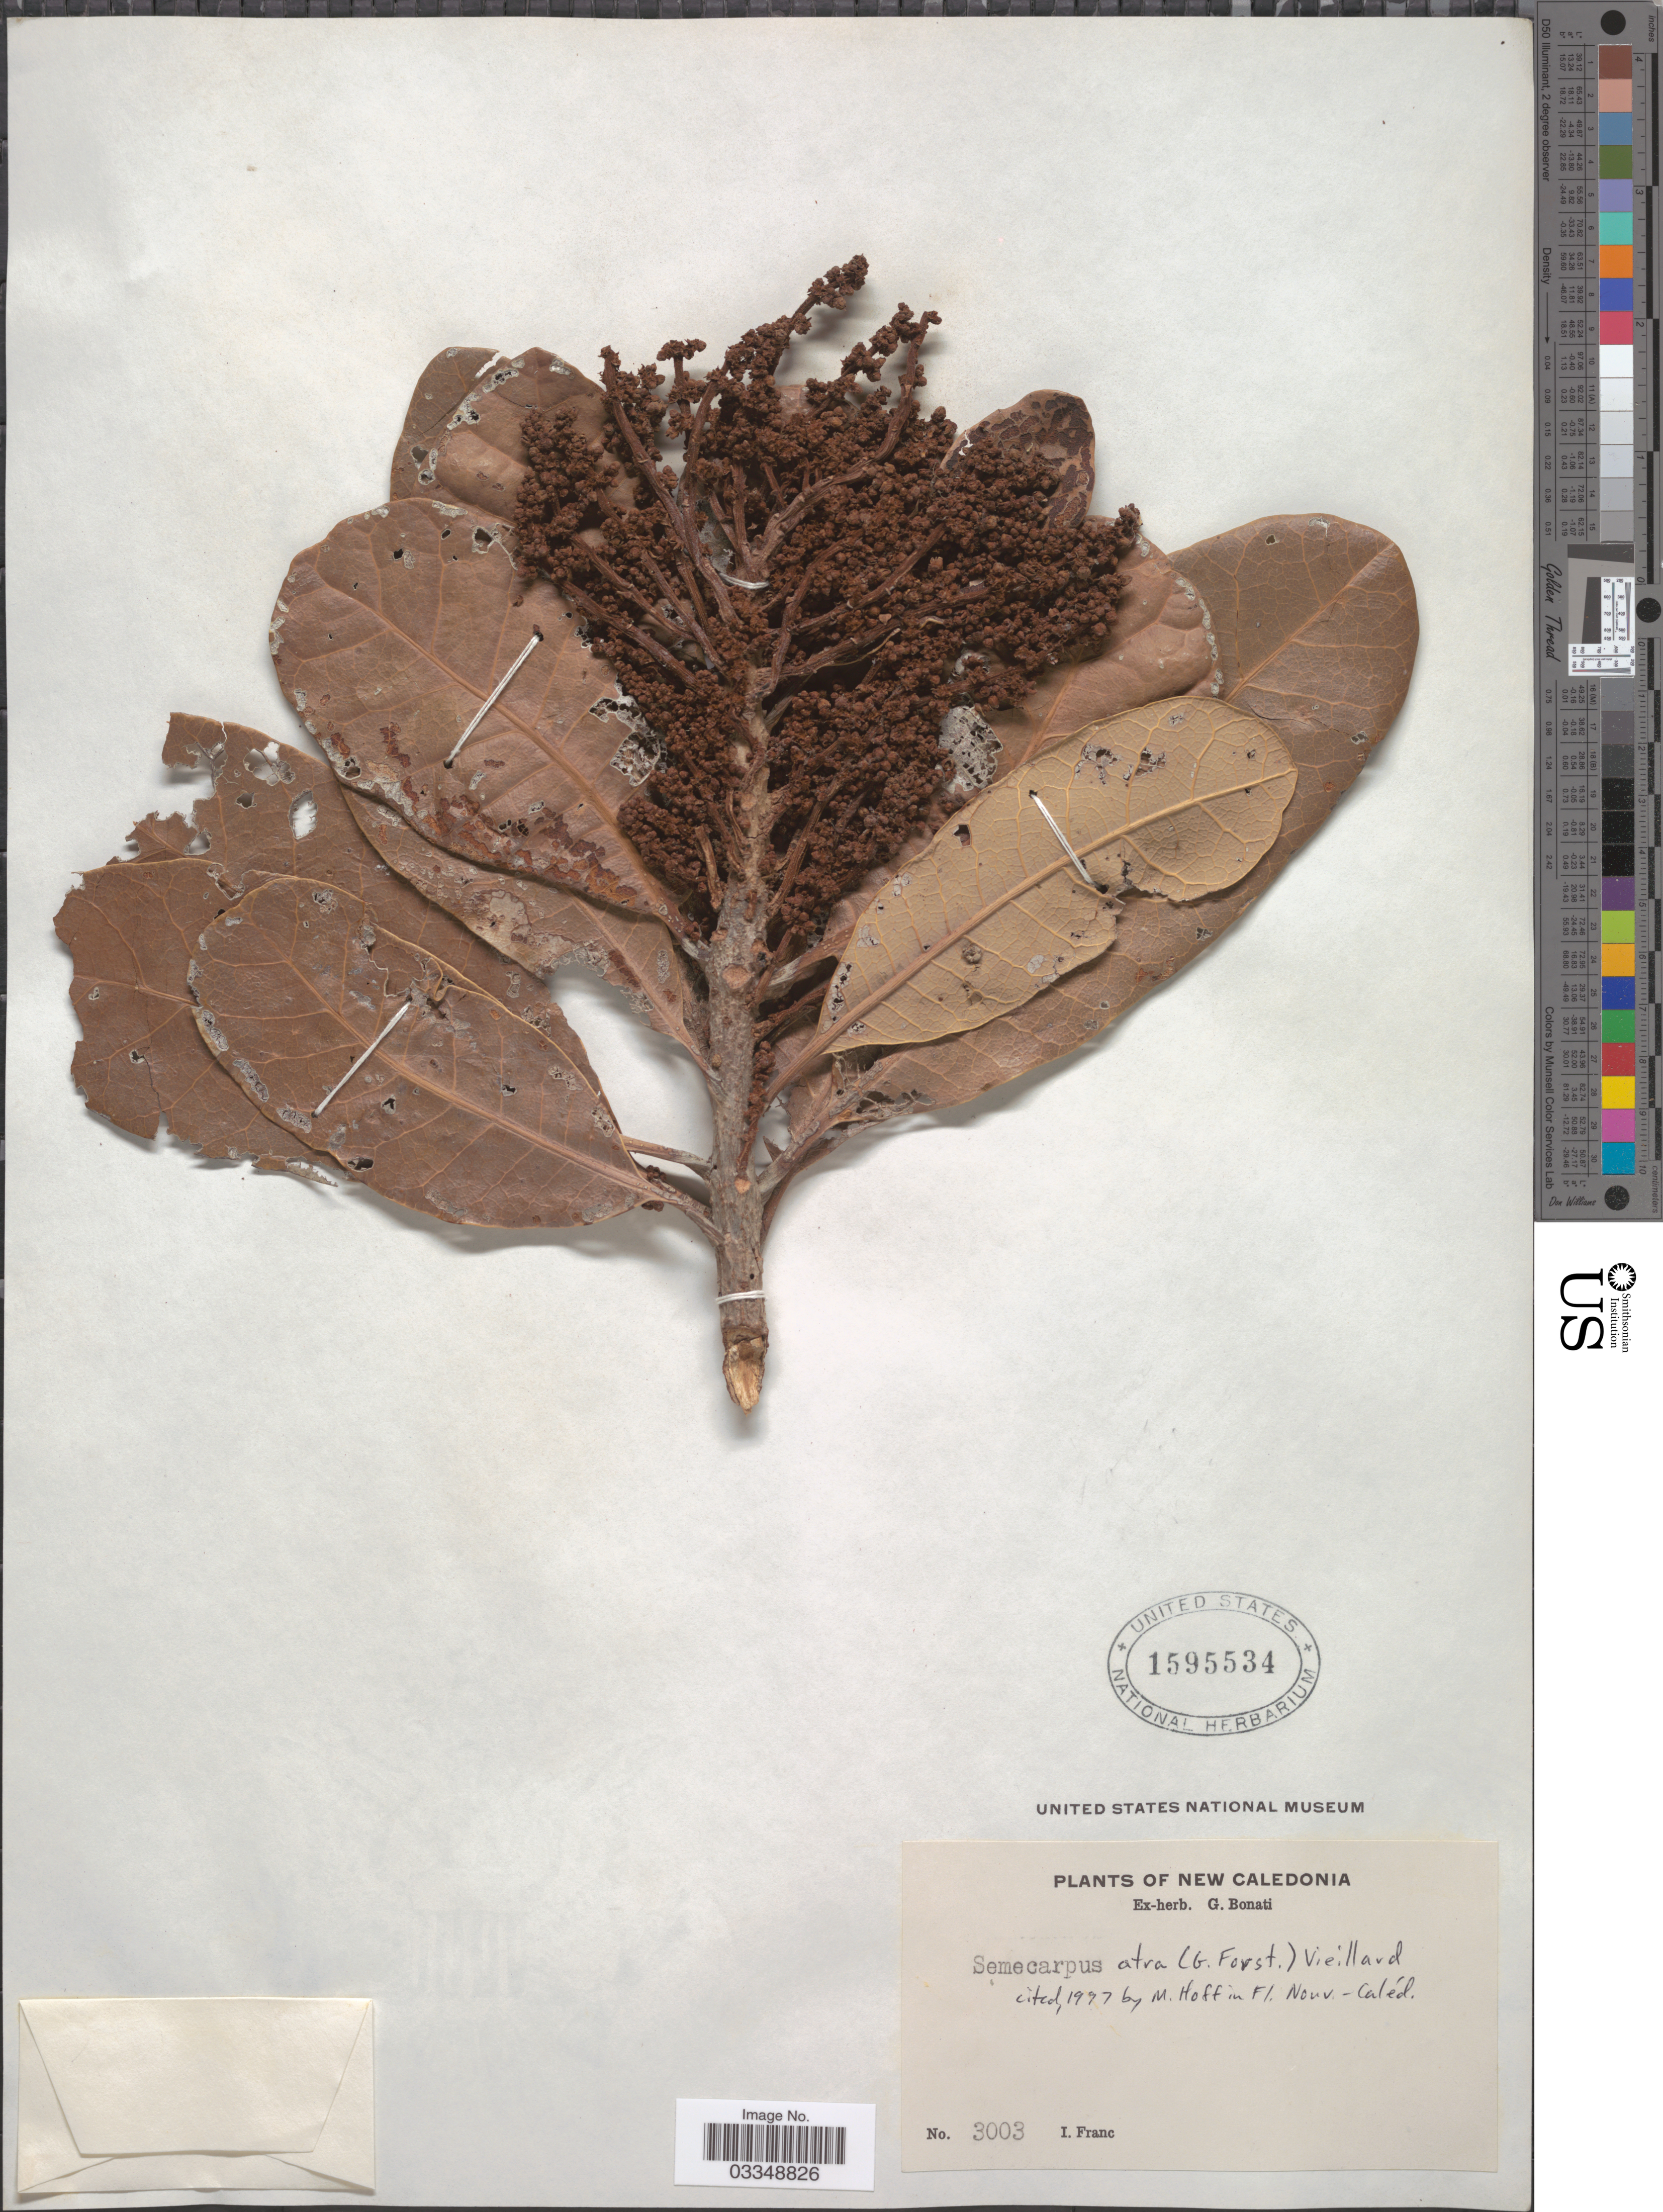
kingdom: Plantae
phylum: Tracheophyta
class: Magnoliopsida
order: Sapindales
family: Anacardiaceae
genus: Semecarpus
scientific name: Semecarpus ater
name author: (G. Forst.) Vieill.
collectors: I. Franc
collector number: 3003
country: New Caledonia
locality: New Caledonia.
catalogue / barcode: US 1595534